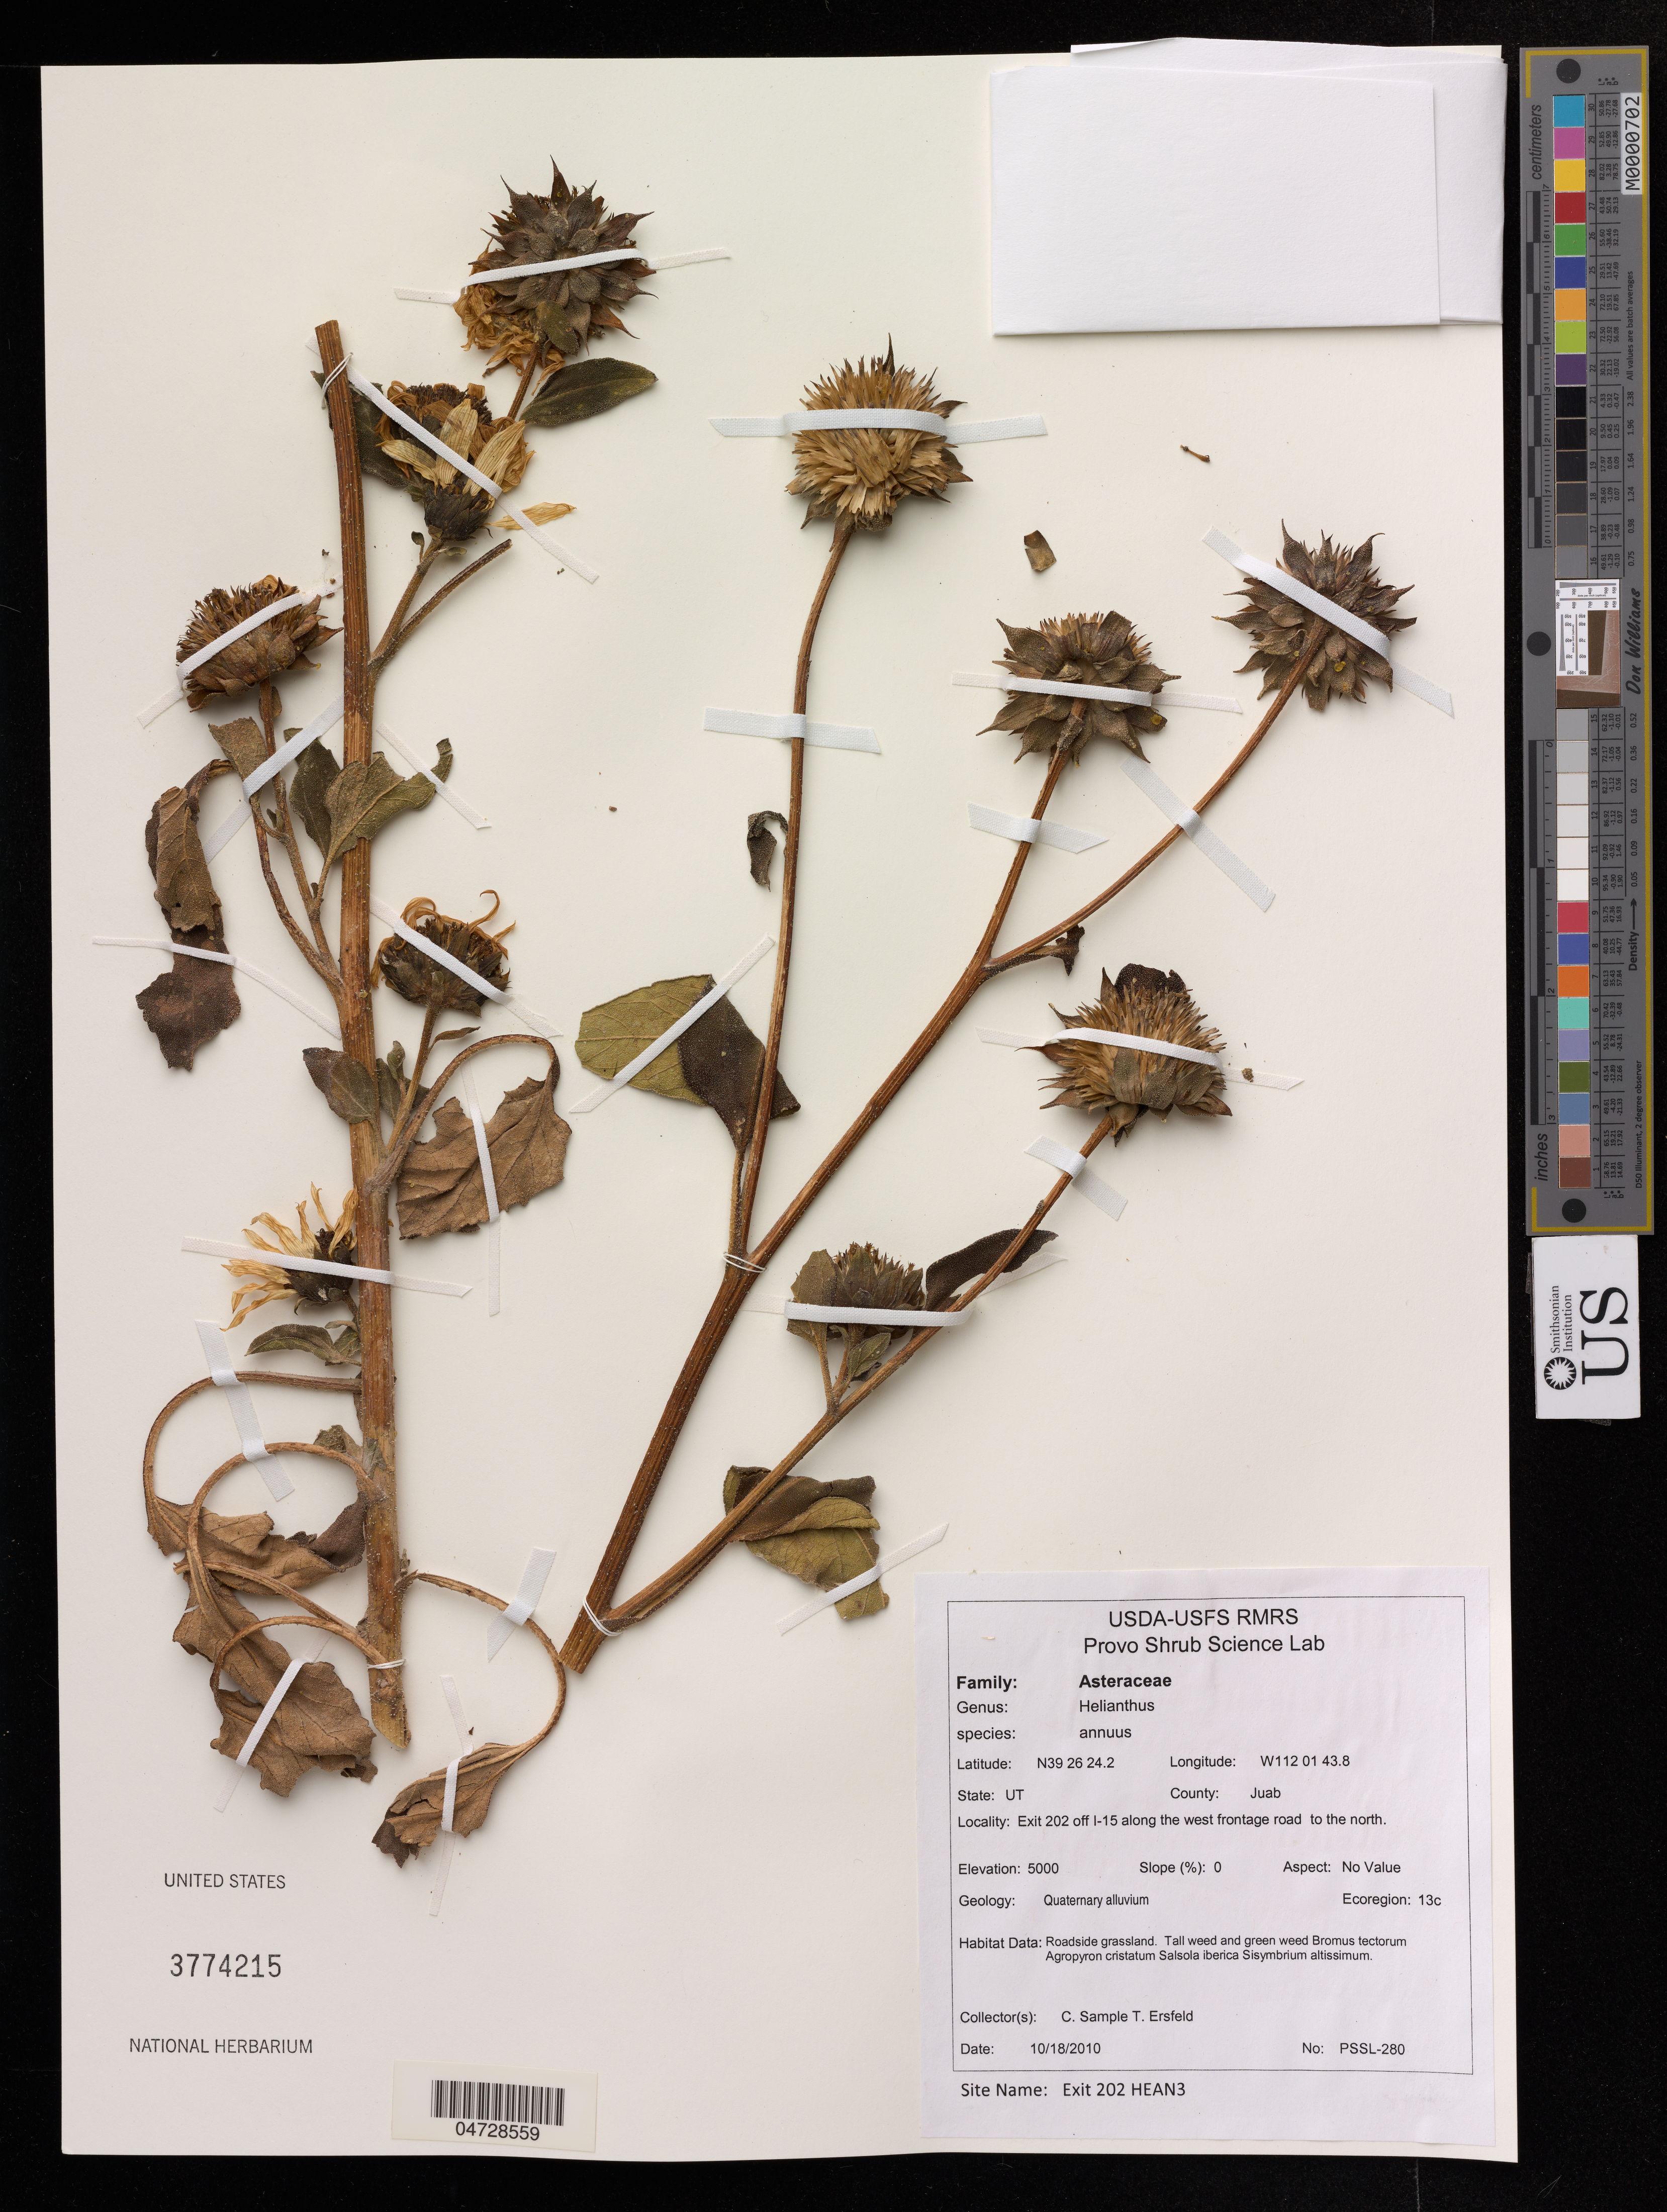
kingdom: Plantae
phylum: Tracheophyta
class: Magnoliopsida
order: Asterales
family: Asteraceae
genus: Helianthus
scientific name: Helianthus annuus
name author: L.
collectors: C. Sample & T. Ersfeld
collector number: PSSL-280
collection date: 2010-10-18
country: United States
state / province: Utah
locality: Juab. Exit 202 off I-15 along the west frontage road to the north.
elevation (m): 1524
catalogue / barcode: US 3774215